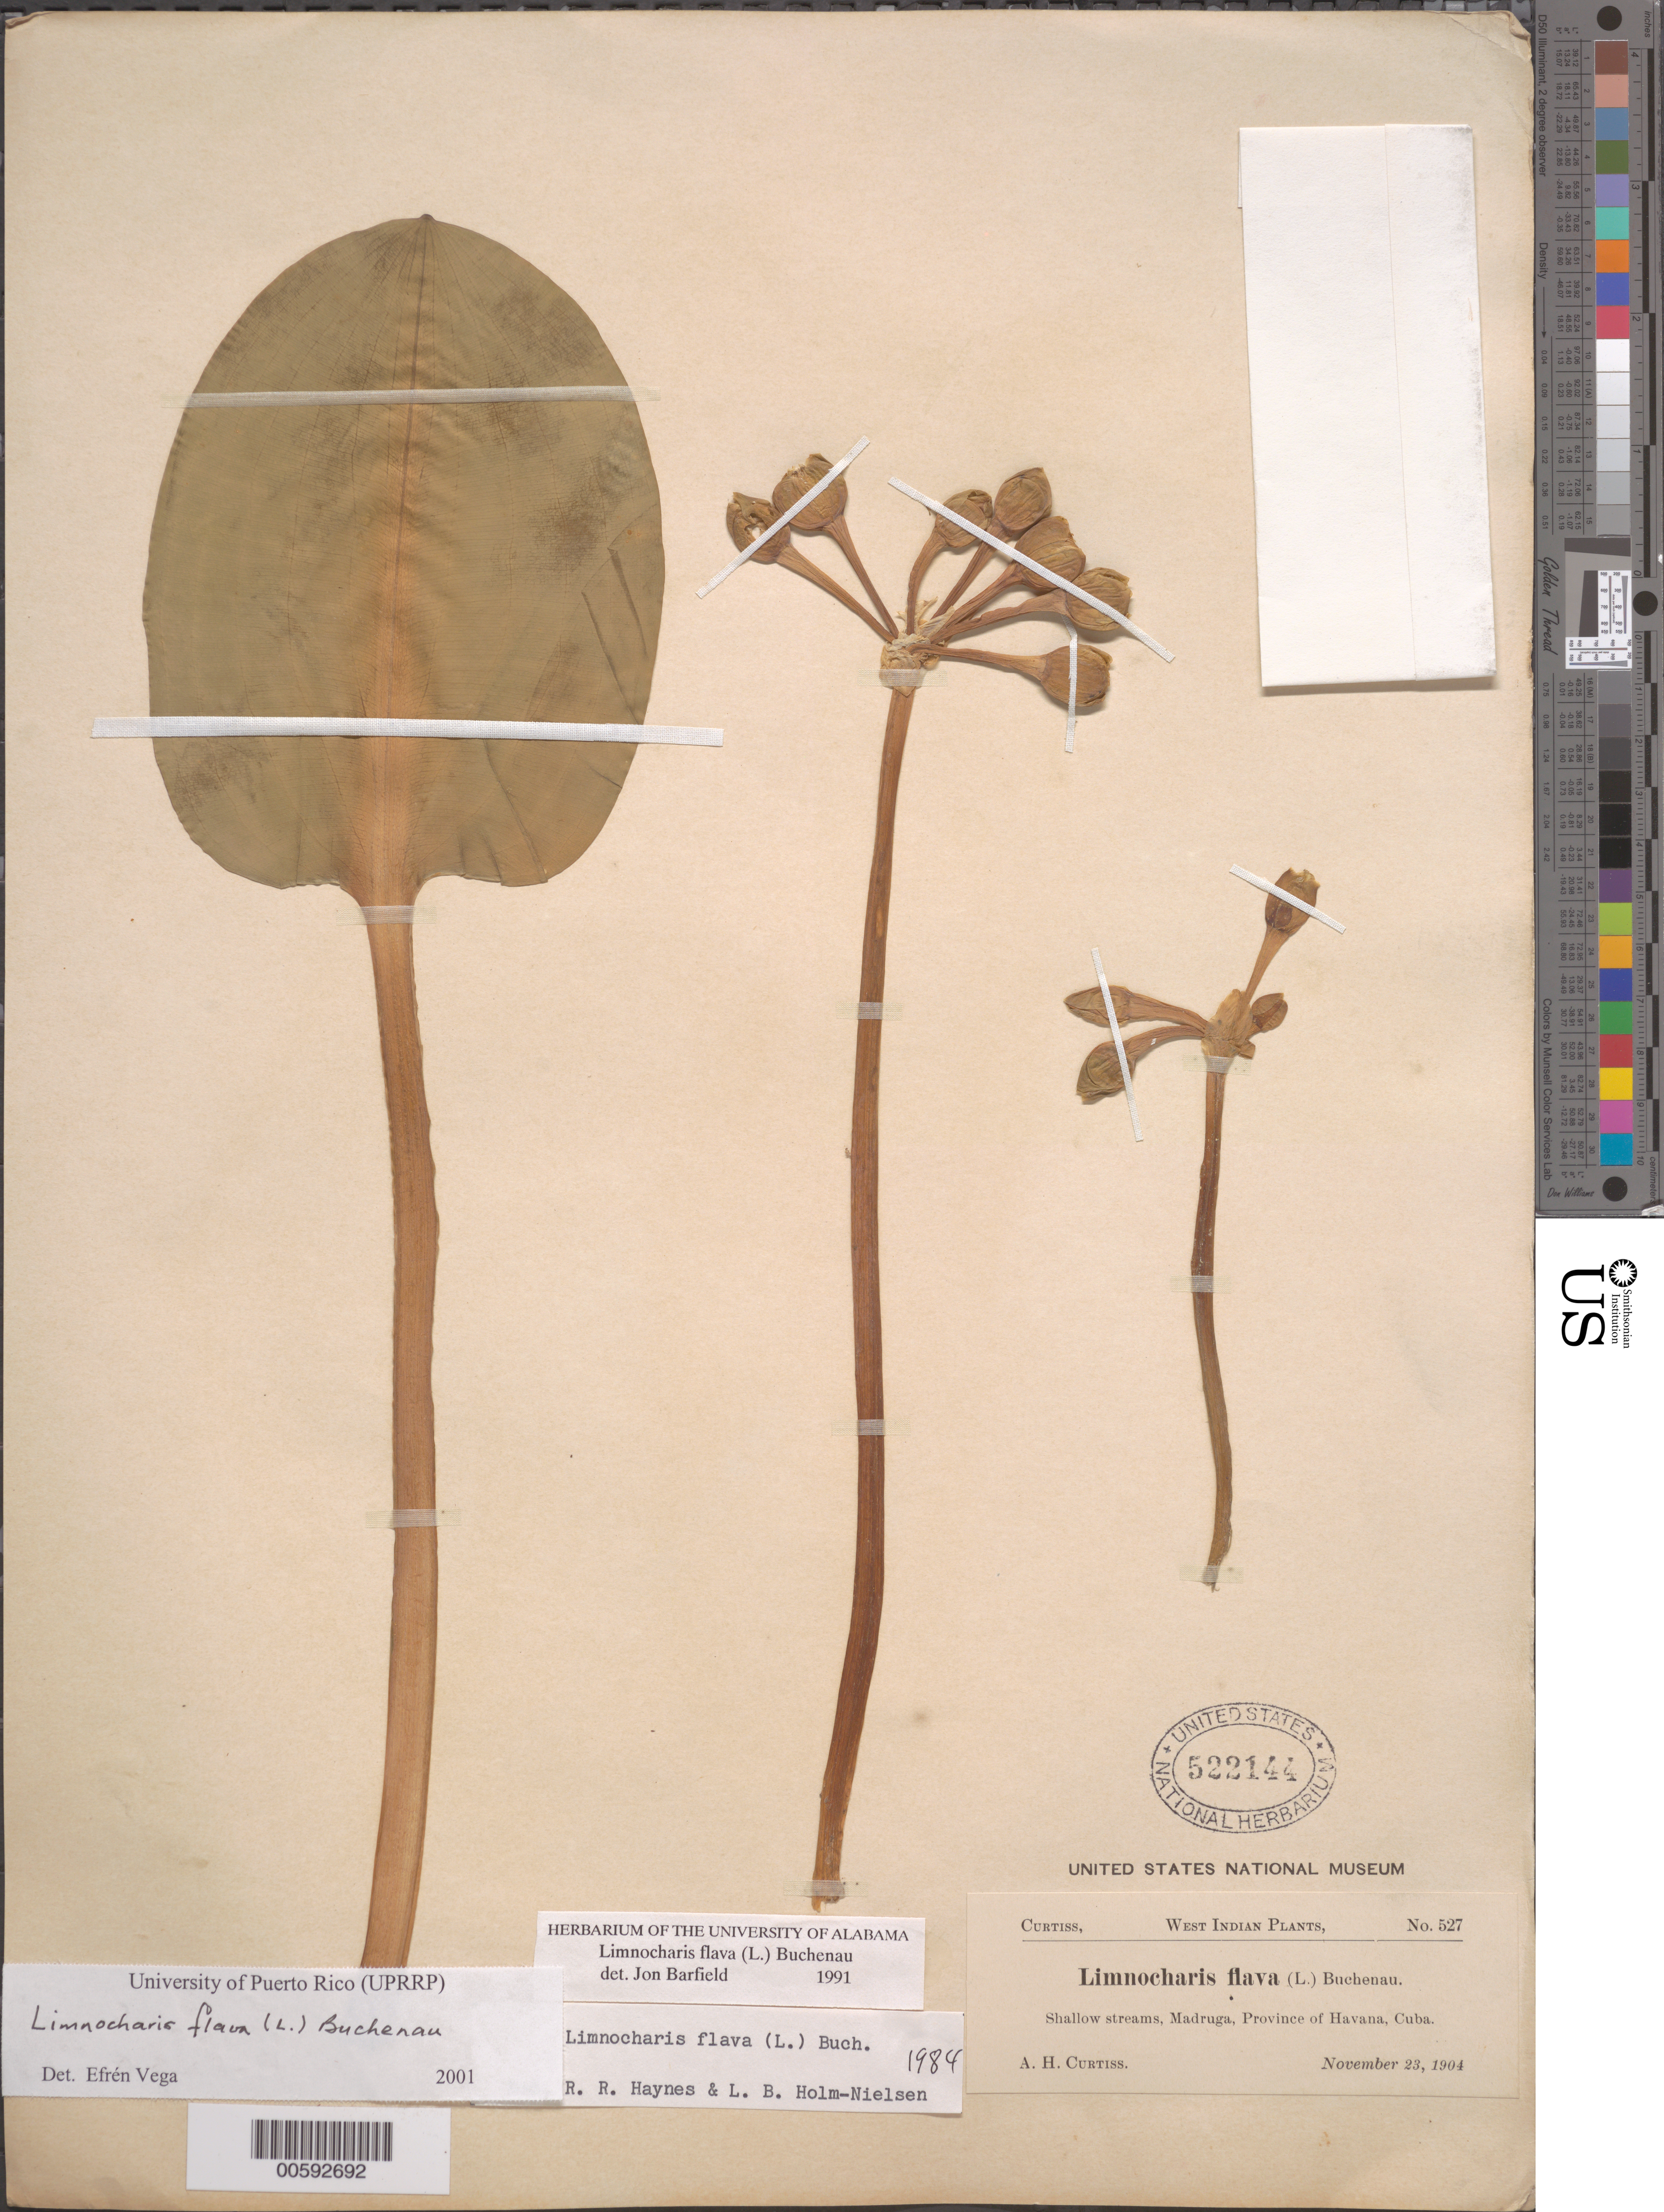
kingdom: Plantae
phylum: Tracheophyta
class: Liliopsida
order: Alismatales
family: Alismataceae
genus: Limnocharis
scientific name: Limnocharis flava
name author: (L.) Buchenau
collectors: A. H. Curtiss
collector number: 527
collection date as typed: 23 Nov 1904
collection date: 1904-11-23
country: Cuba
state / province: La Habana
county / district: Madruga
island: Greater Antilles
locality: Madruga.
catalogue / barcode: US 522144